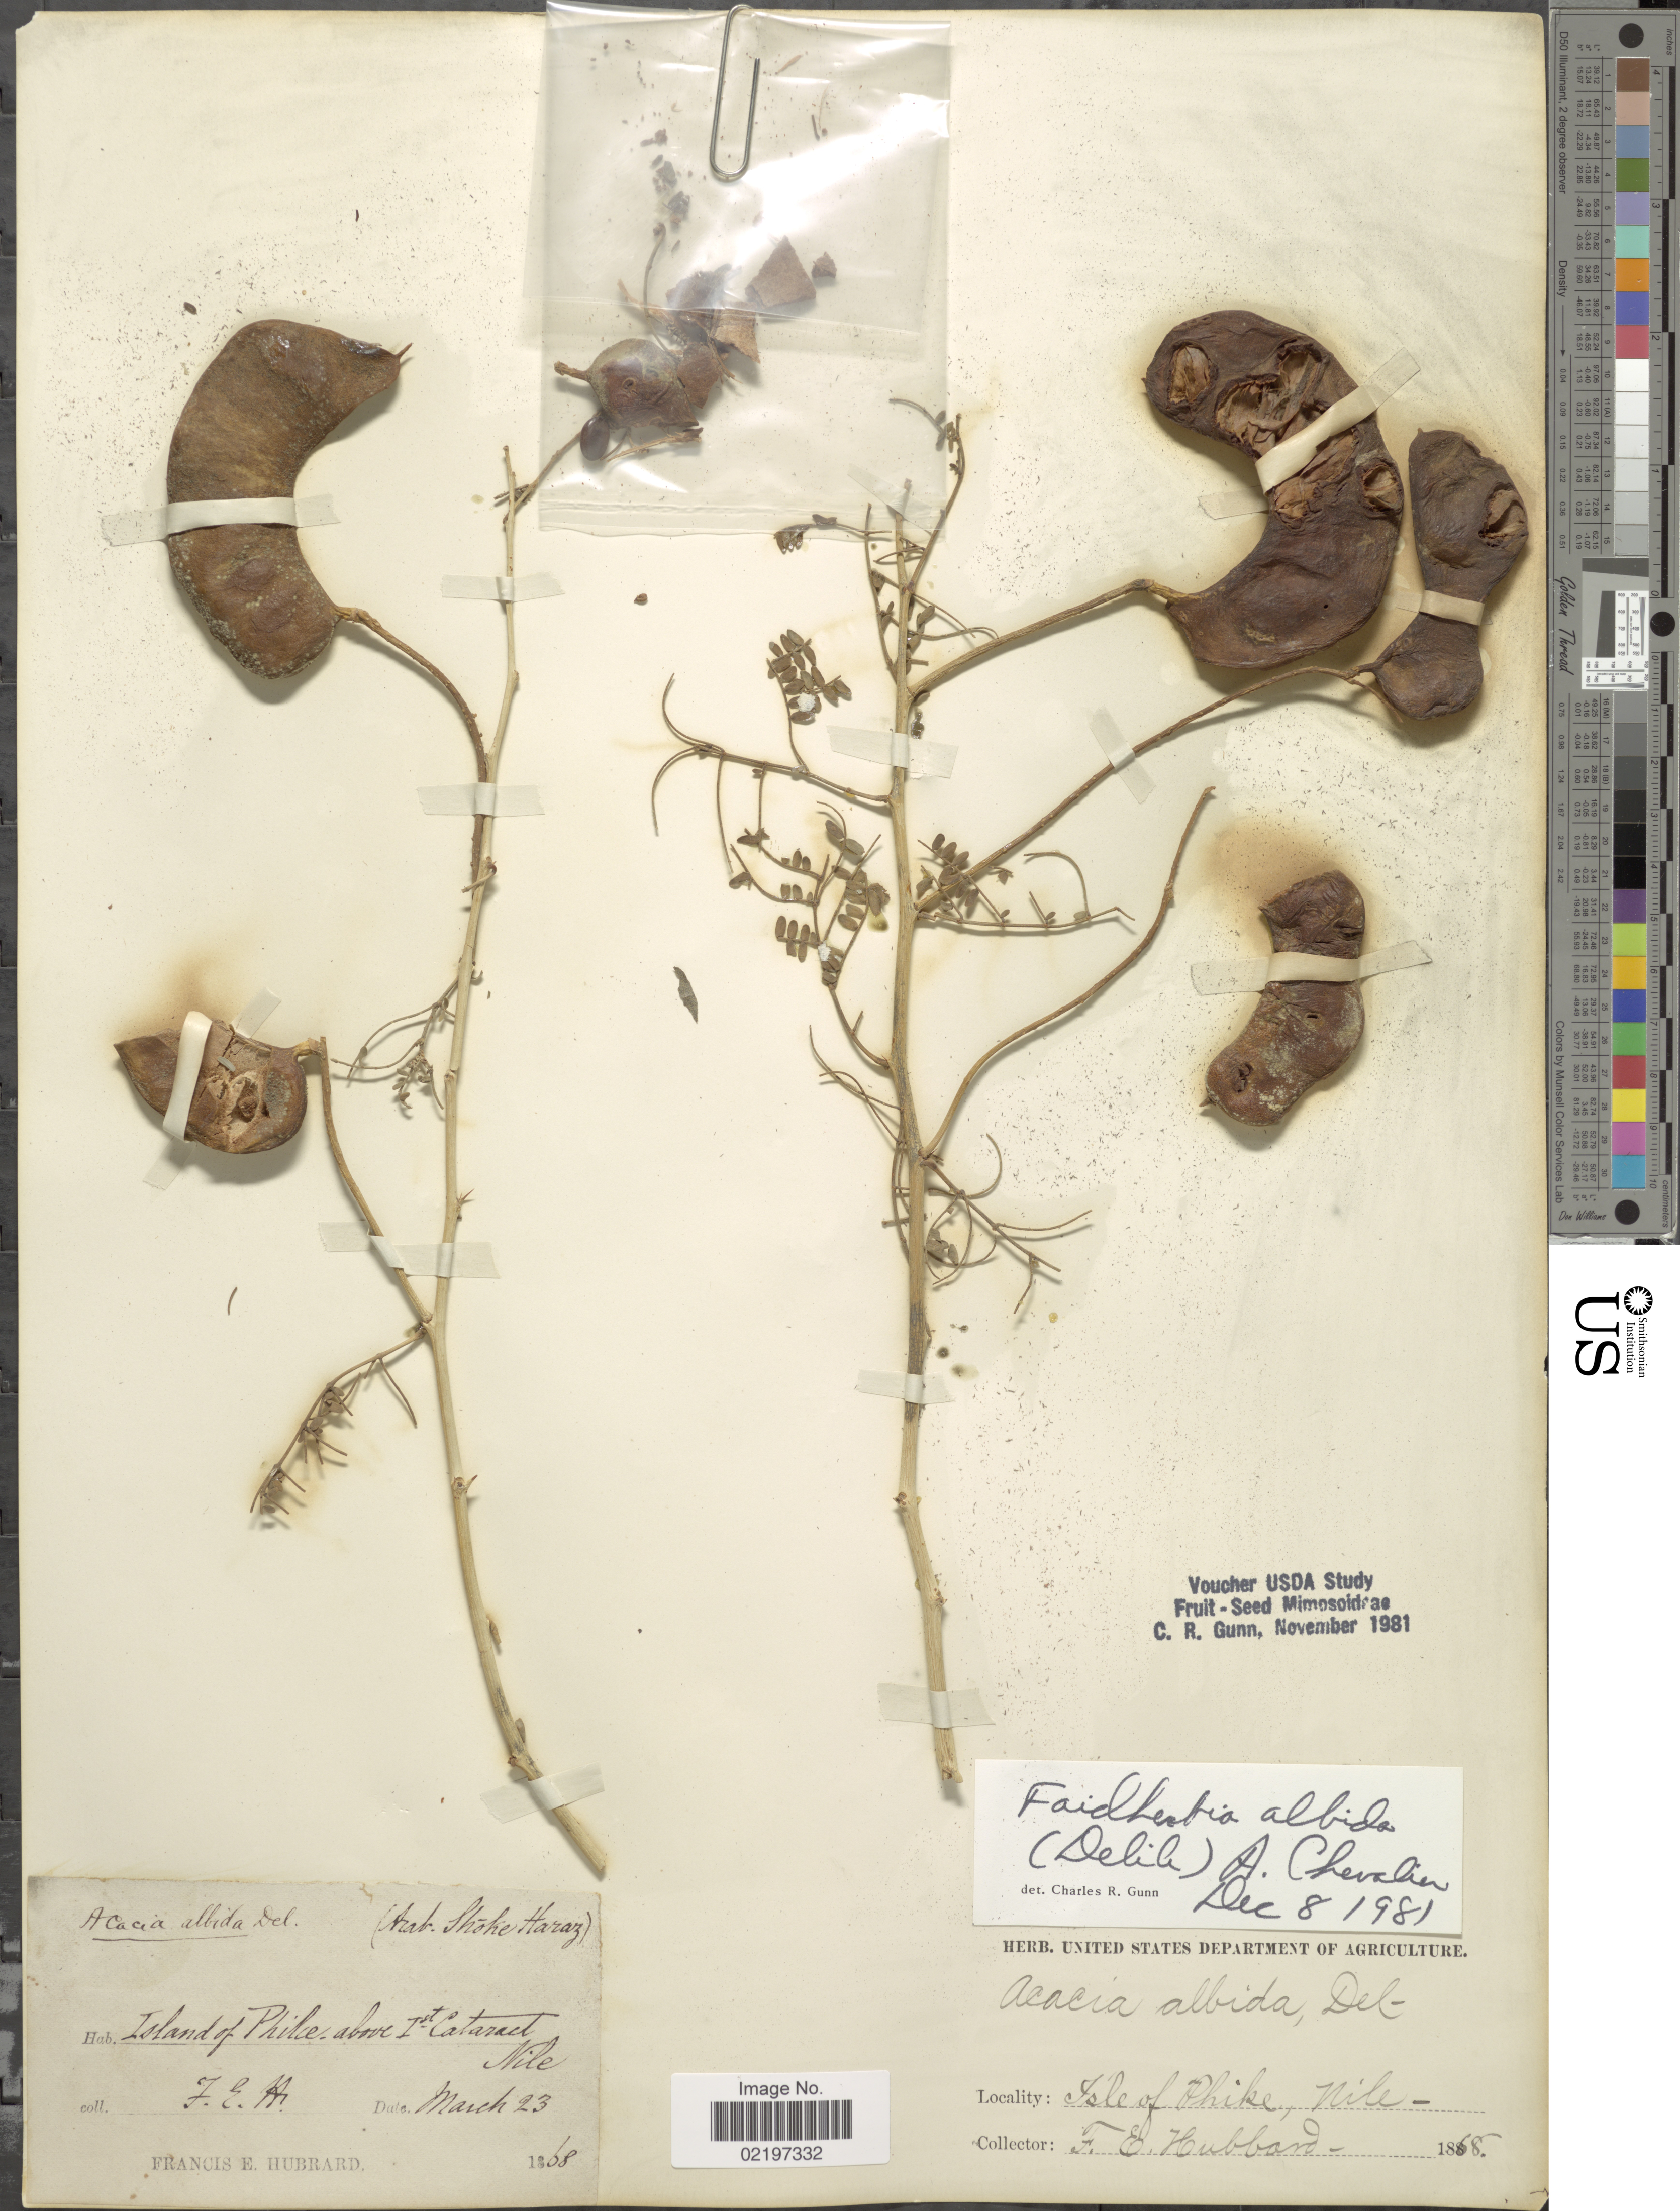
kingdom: Plantae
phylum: Tracheophyta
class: Magnoliopsida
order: Fabales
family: Fabaceae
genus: Faidherbia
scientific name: Faidherbia albida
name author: (Delile) A. Chev.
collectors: F. E. Hubbard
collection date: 1868-03-23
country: Egypt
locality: Island of Phile, above 1st Cataract, Nile